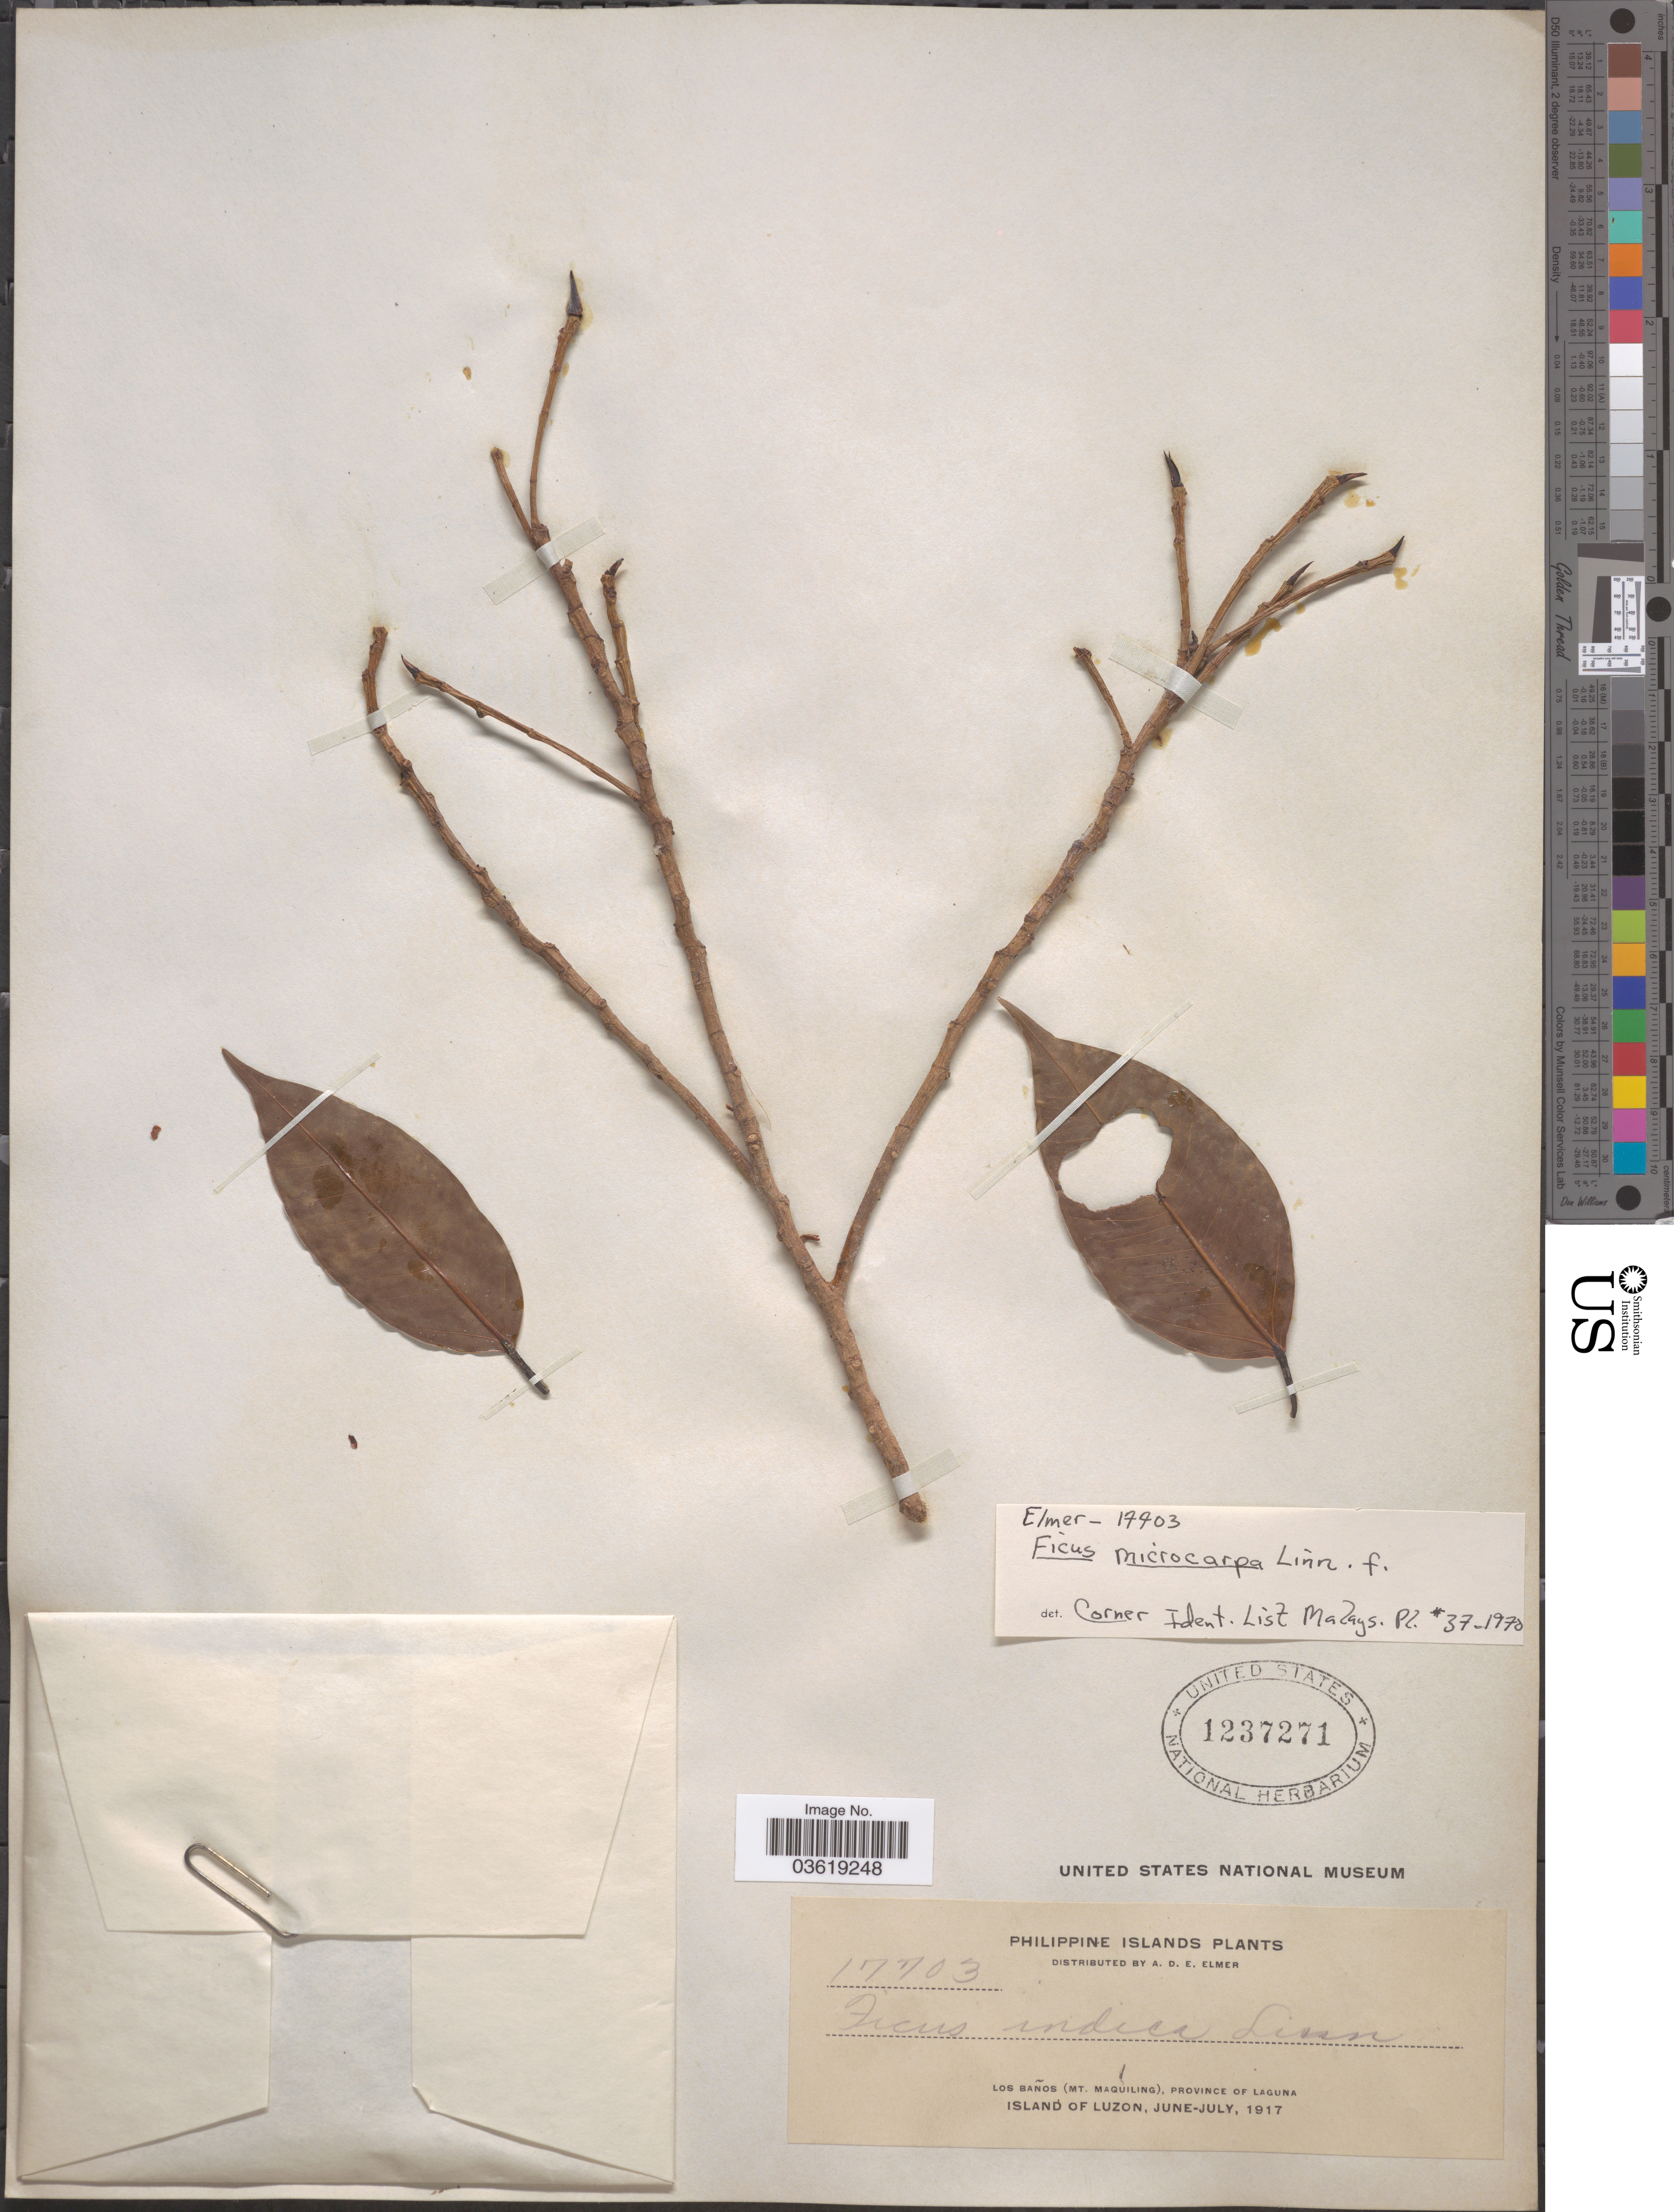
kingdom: Plantae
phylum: Tracheophyta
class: Magnoliopsida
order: Rosales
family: Moraceae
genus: Ficus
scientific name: Ficus microcarpa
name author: L. f.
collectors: A. D. E. Elmer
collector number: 17703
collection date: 1917-06/1917-07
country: Philippines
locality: Philippine Islands. Los Baños (Mt. Maquiling), Province of Laguna. Island of Luzon.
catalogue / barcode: US 1237271